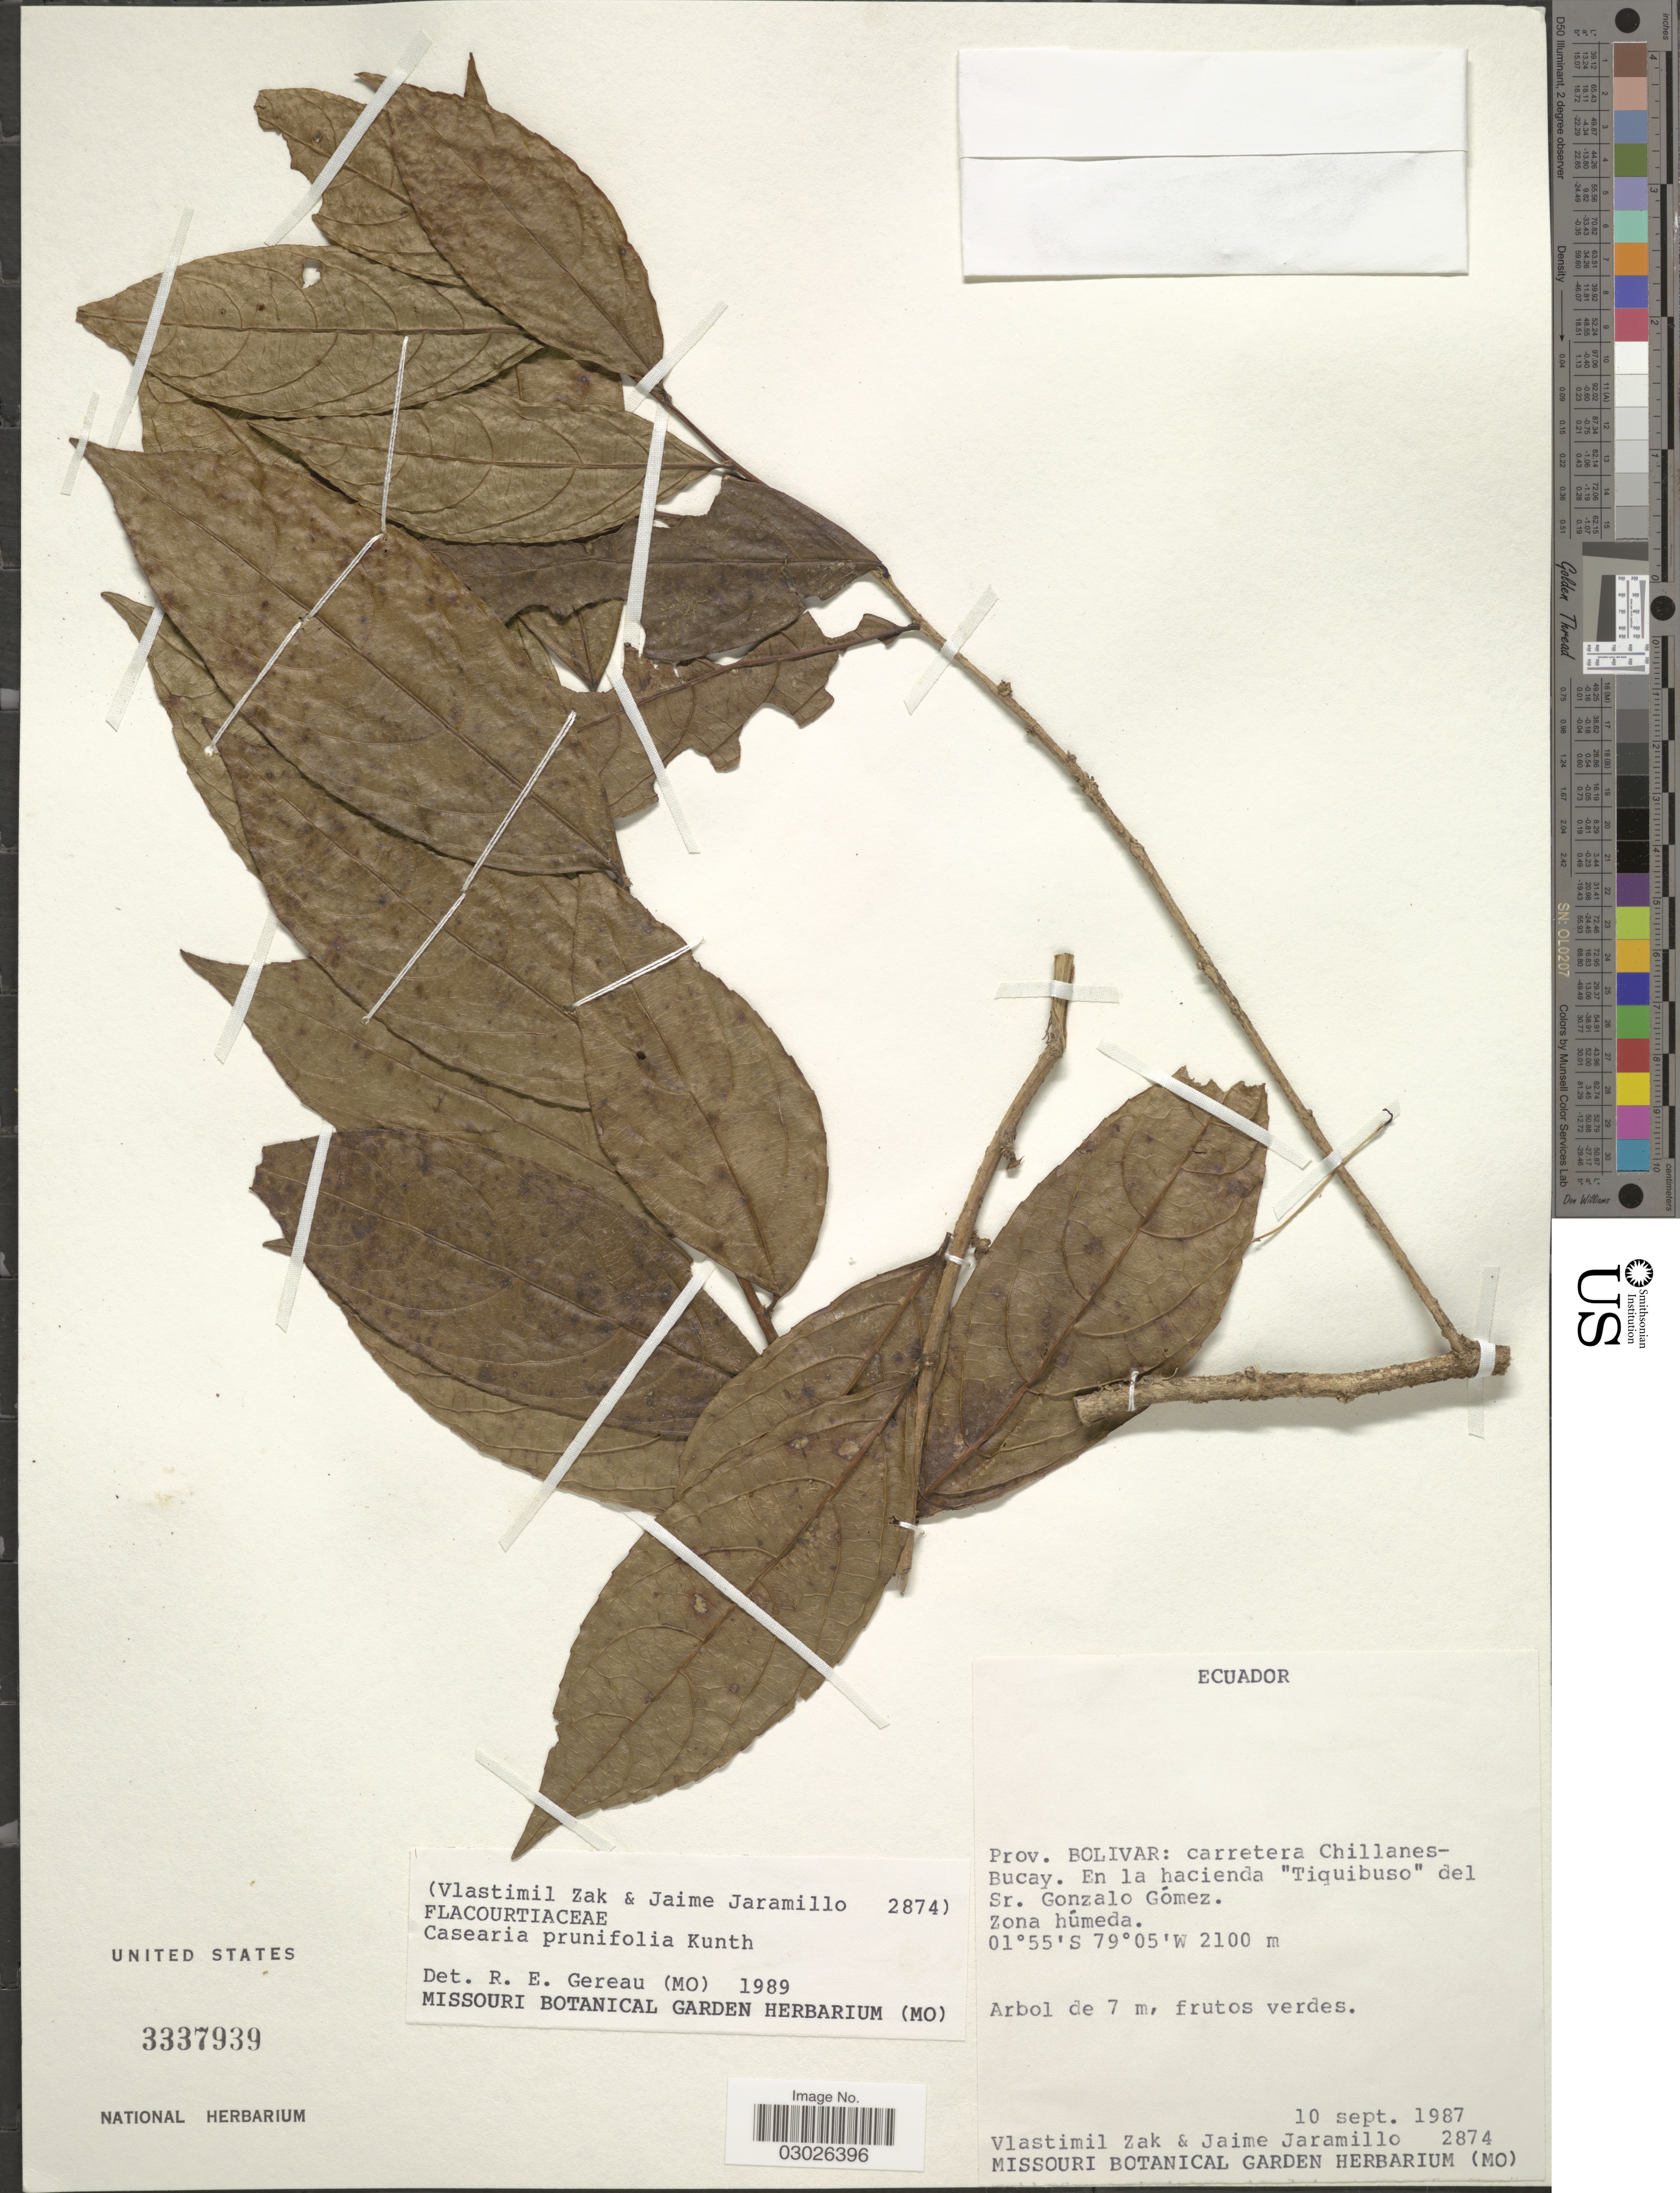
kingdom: Plantae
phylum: Tracheophyta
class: Magnoliopsida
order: Malpighiales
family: Salicaceae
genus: Casearia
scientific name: Casearia prunifolia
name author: Kunth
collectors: V. Zak & J. Jaramillo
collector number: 2874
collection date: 1987-09-10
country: Ecuador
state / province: Bolívar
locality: Prov. Bolivar: carretera Chillanes-Bucay. En la hacienda "Tiquibuso" del Sr. Gonzalo Gómez. Zona húmeda.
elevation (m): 2100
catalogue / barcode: US 3337939